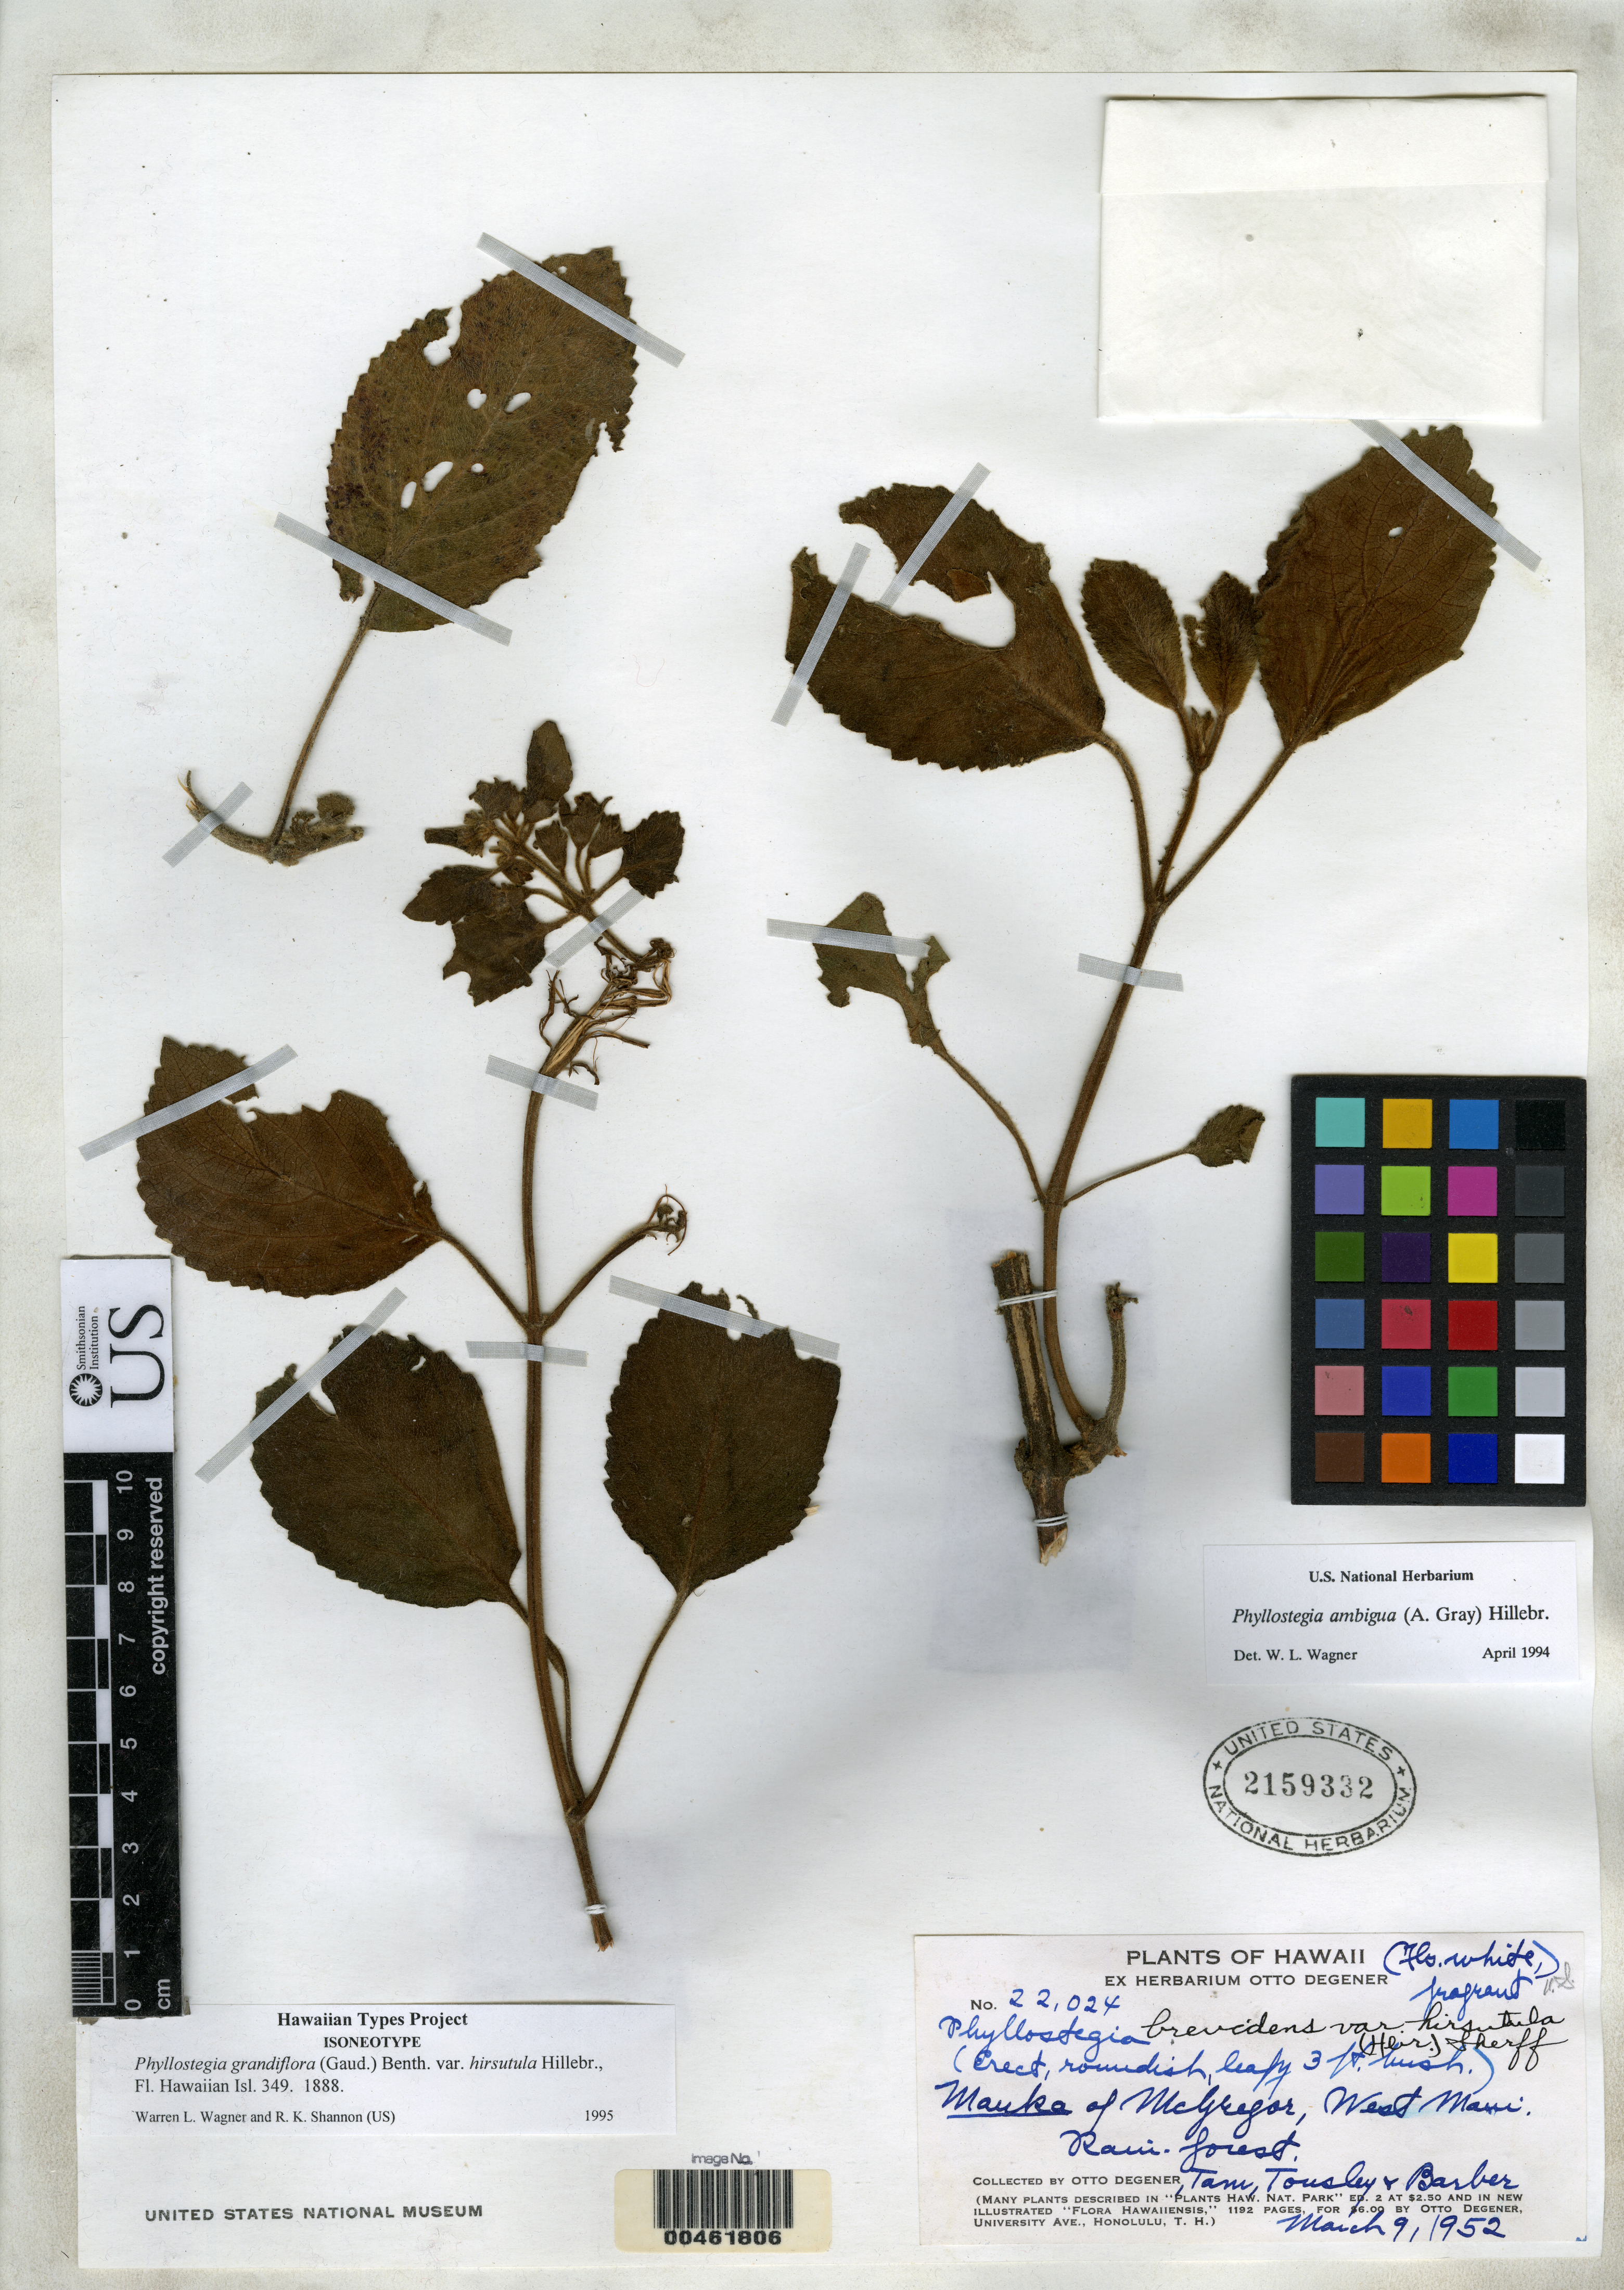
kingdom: Plantae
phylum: Tracheophyta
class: Magnoliopsida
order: Lamiales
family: Lamiaceae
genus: Phyllostegia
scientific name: Phyllostegia grandiflora var. hirsutula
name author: Hillebr.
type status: Isoneotype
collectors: O. Degener, A. Tam, -. Tousley & -. Barber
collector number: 22024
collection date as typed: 09 Mar 1952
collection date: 1952-03-09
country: United States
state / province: Hawaii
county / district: Maui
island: Maui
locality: West Maui.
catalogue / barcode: US 2159332